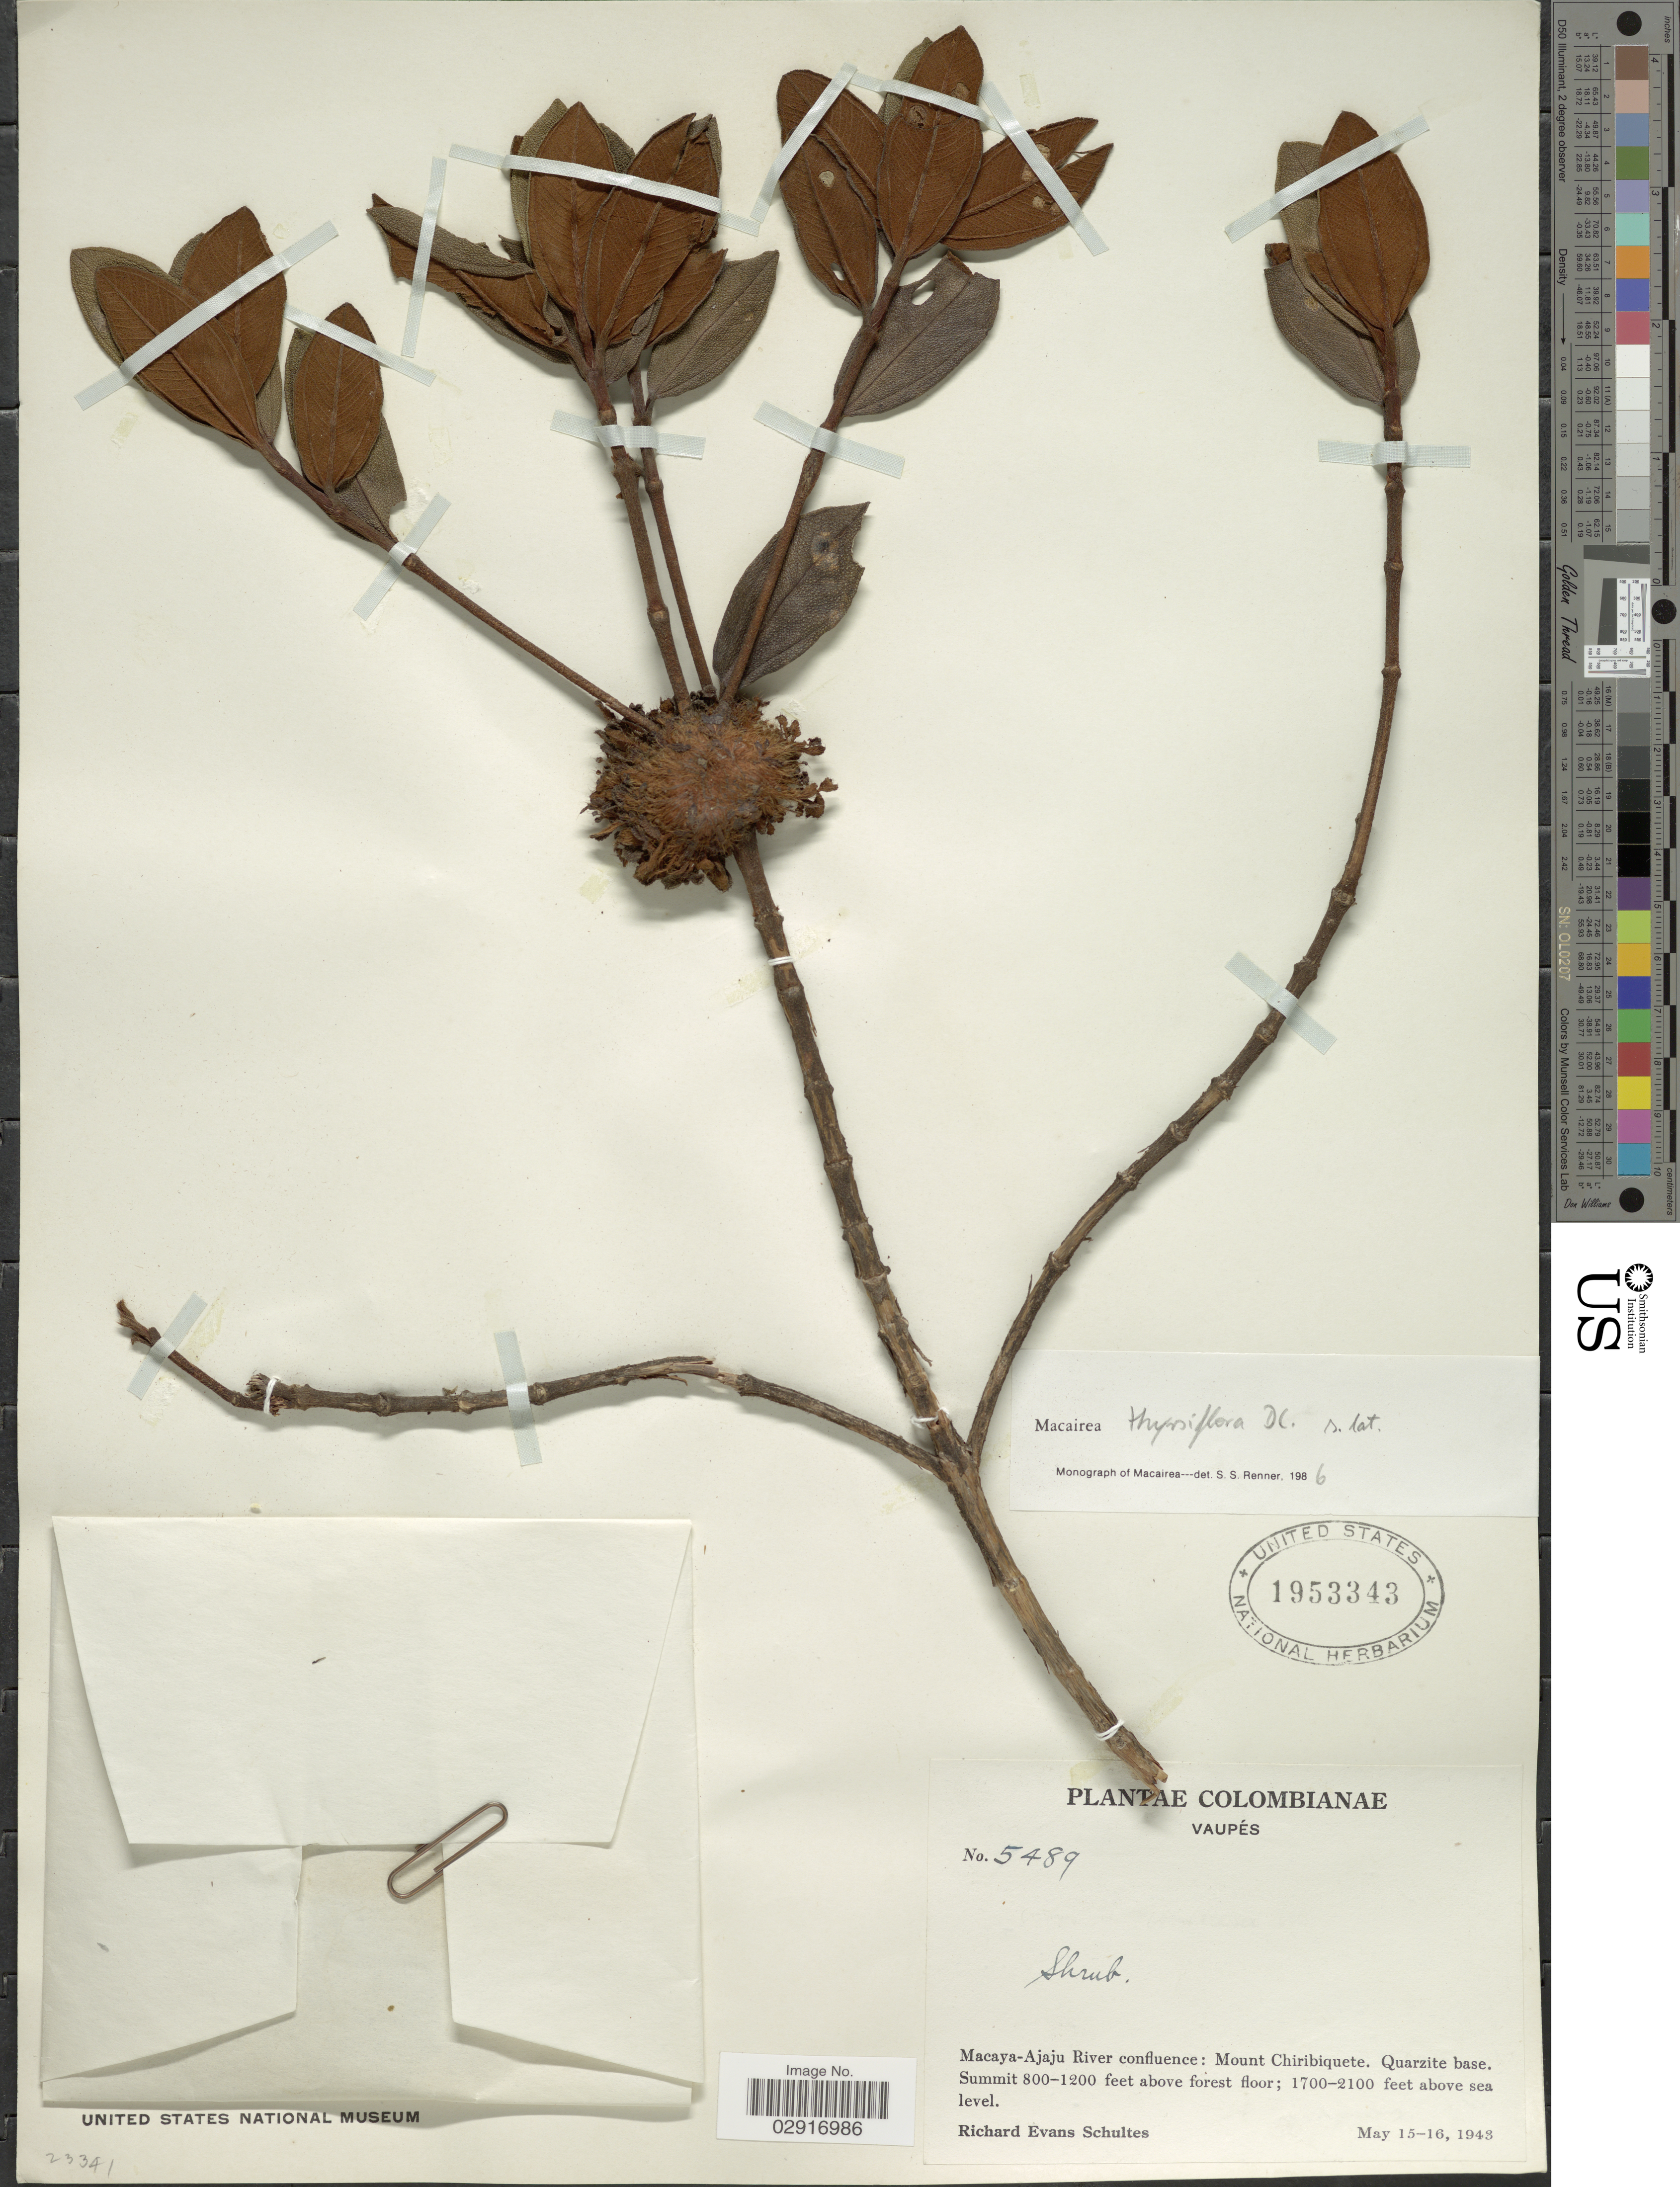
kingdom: Plantae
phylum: Tracheophyta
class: Magnoliopsida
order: Myrtales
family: Melastomataceae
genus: Macairea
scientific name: Macairea schultesii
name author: Wurdack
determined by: Nunes da Silva, Diego, (RB), Jardim Botanico do Rio de Janeiro - Herbario (BRAZIL)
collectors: R. E. Schultes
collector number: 5489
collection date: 1943-05-15/1943-05-16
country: Colombia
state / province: Vaupés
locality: Macaya-Ajaju River confluence: Mount Chiribiquete. Summit about 800-1200 feet above forest floor.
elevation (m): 518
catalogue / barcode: US 1953343